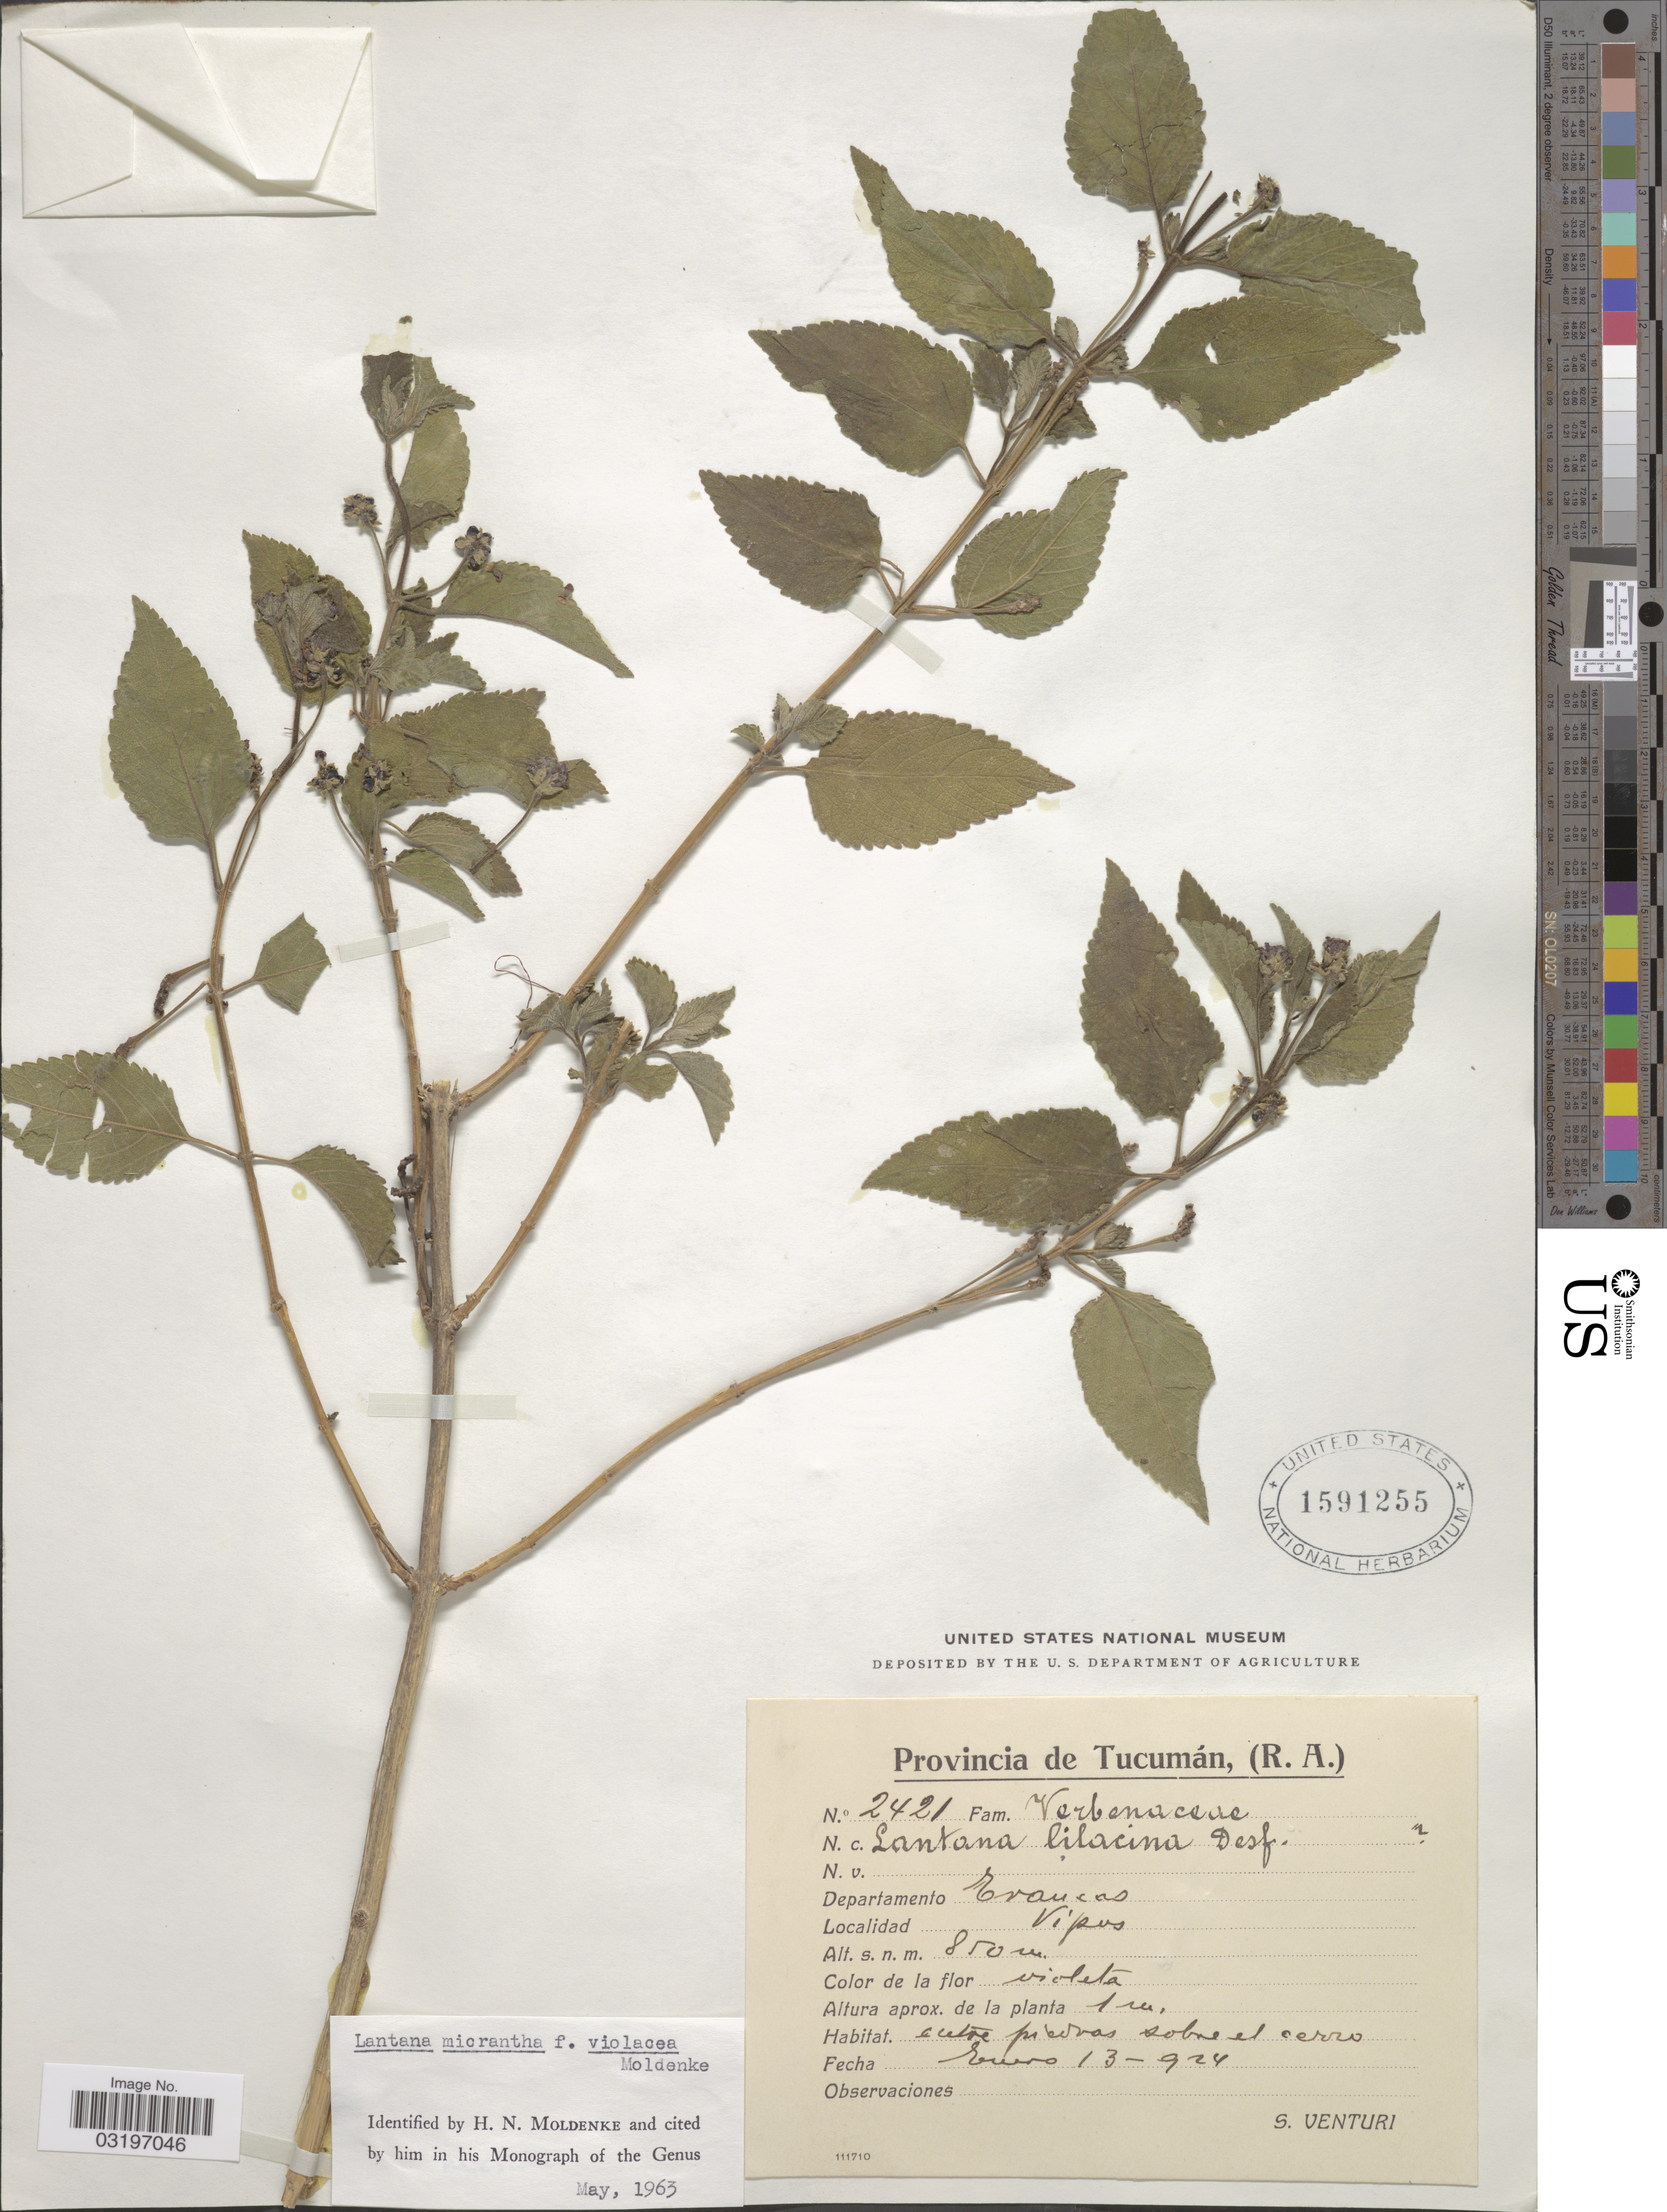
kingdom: Plantae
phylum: Tracheophyta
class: Magnoliopsida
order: Lamiales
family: Verbenaceae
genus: Lantana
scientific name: Lantana micrantha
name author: Briq.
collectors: S. Venturi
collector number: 2421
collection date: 1924-01-13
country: Argentina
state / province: Tucuman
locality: Departamento Trancas. Vipos.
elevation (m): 850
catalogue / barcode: US 1591255